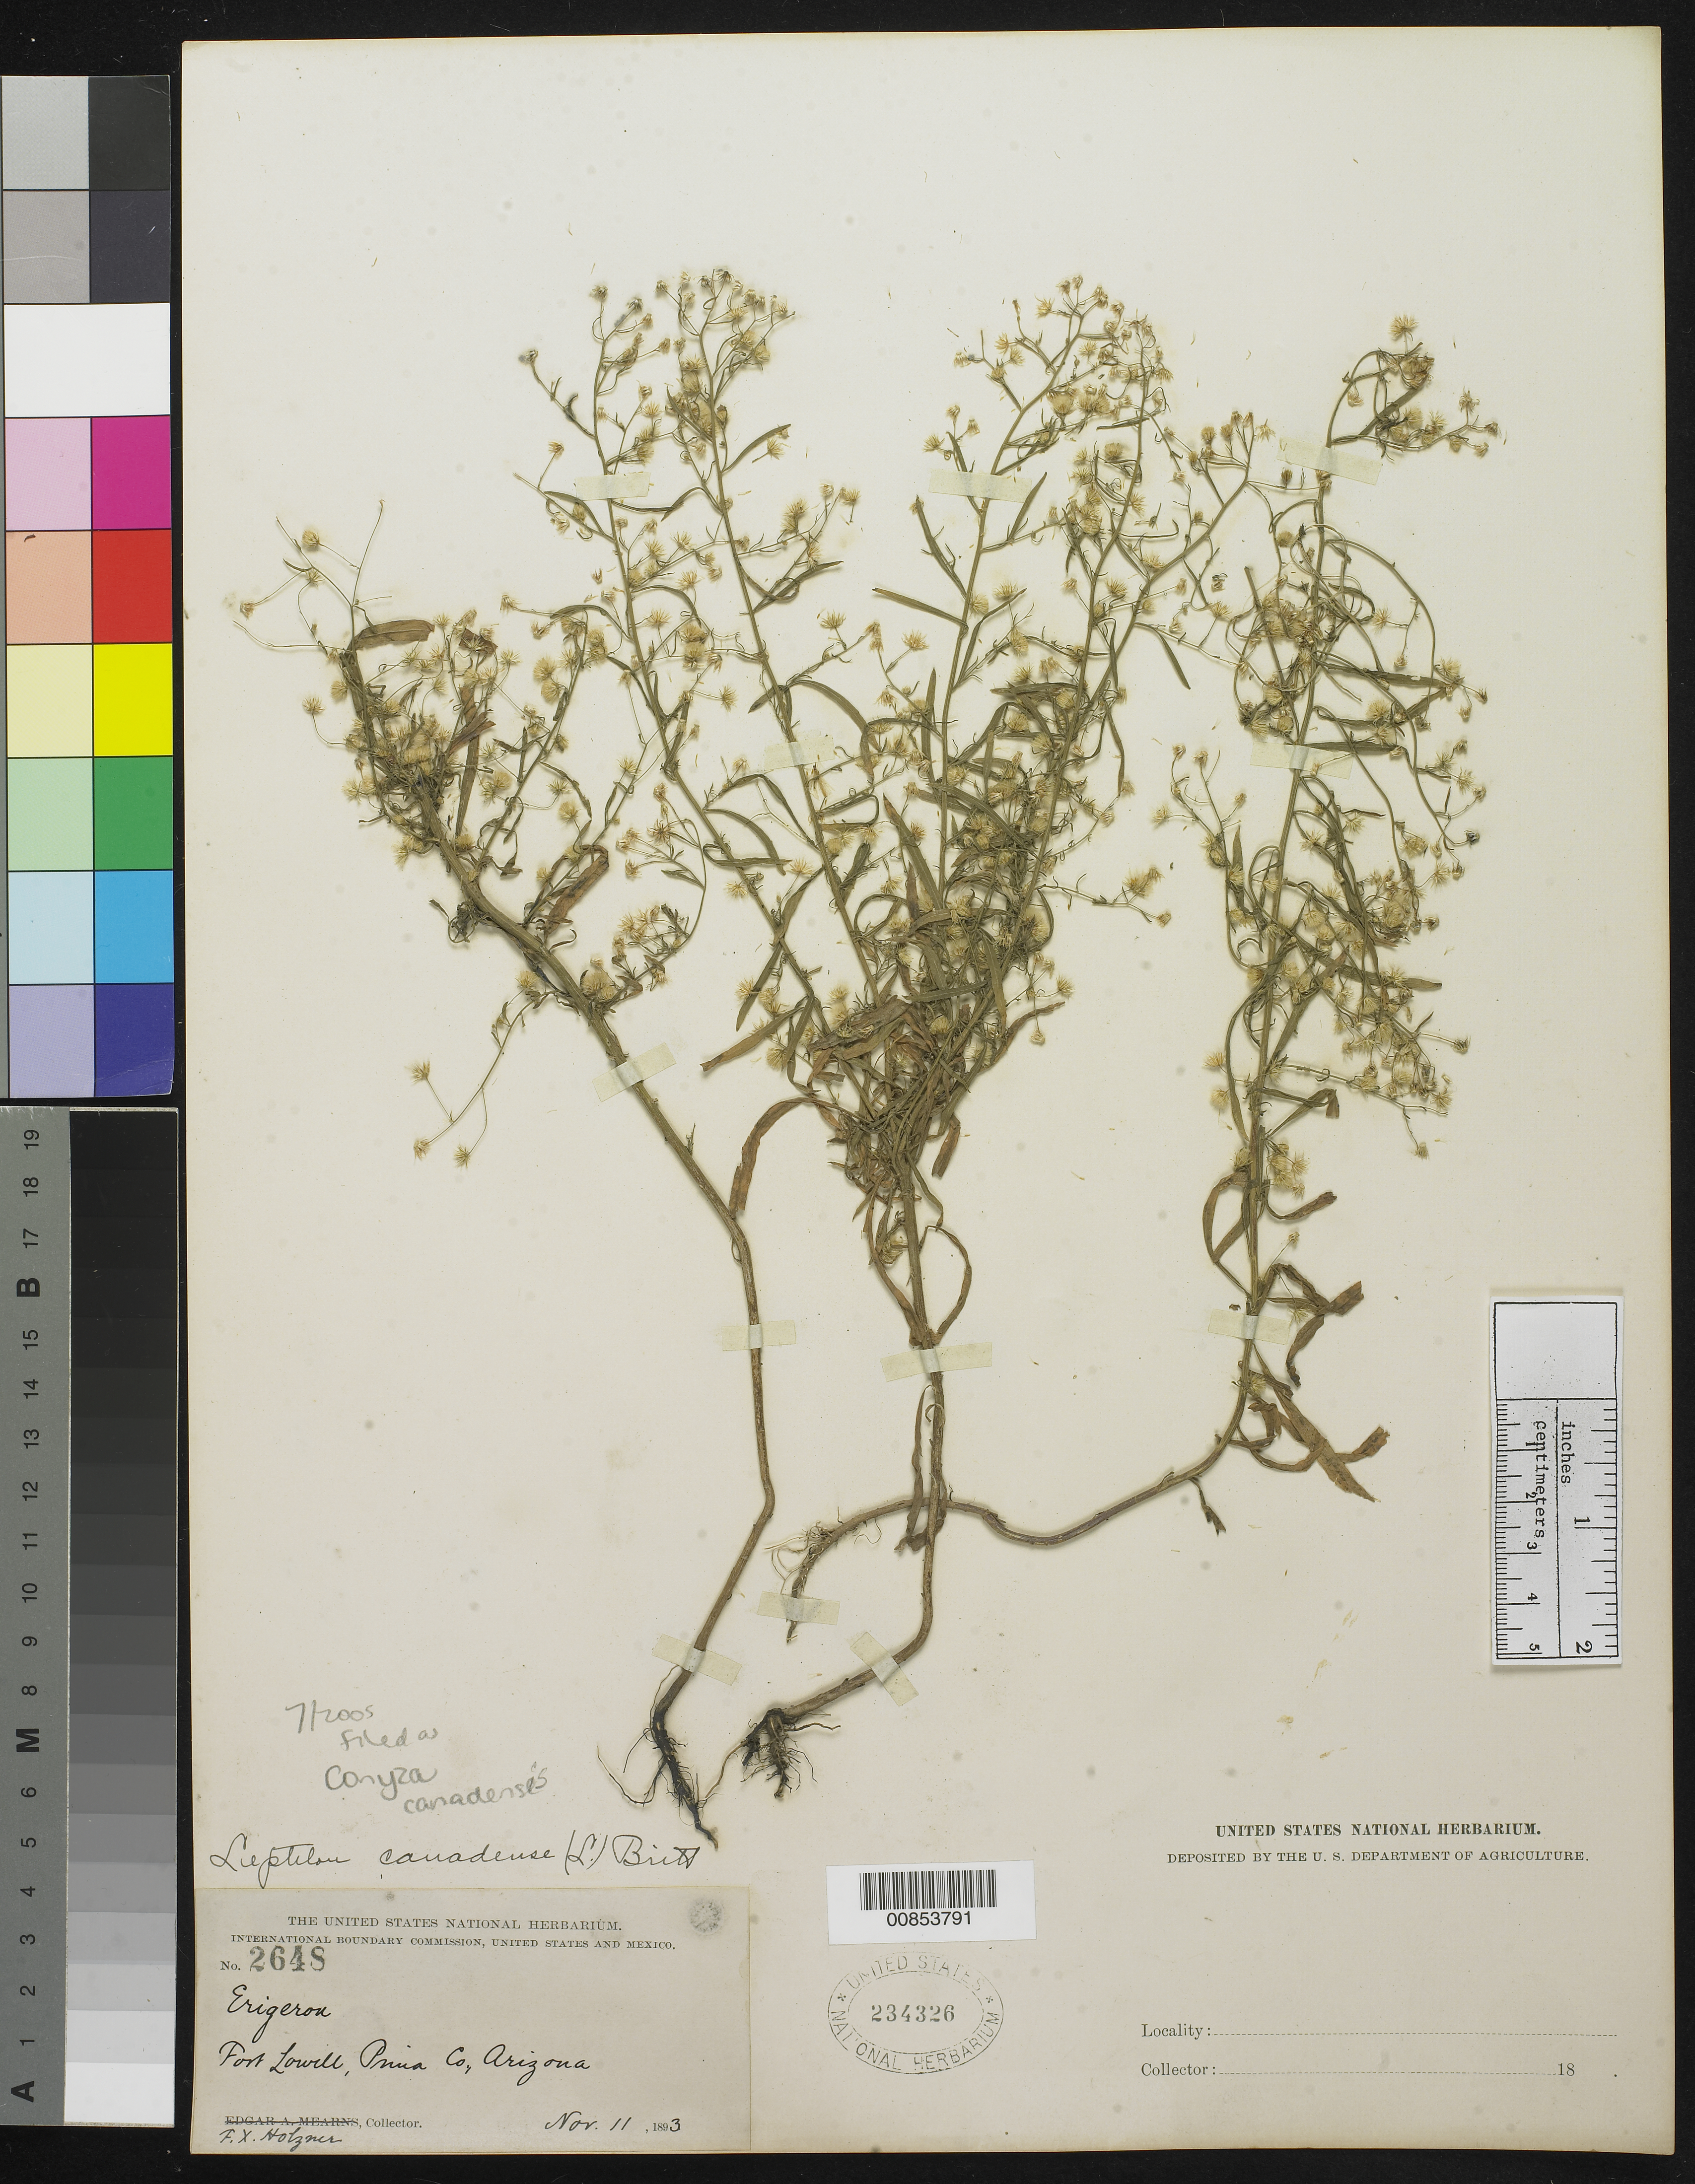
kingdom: Plantae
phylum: Tracheophyta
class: Magnoliopsida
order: Asterales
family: Asteraceae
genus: Conyza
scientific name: Conyza canadensis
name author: (L.) Cronq.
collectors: F. X. Holzner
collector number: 2648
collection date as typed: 11 Nov 1893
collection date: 1893-11-11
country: United States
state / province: Arizona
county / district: Pima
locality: Fort Lowell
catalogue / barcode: US 234326